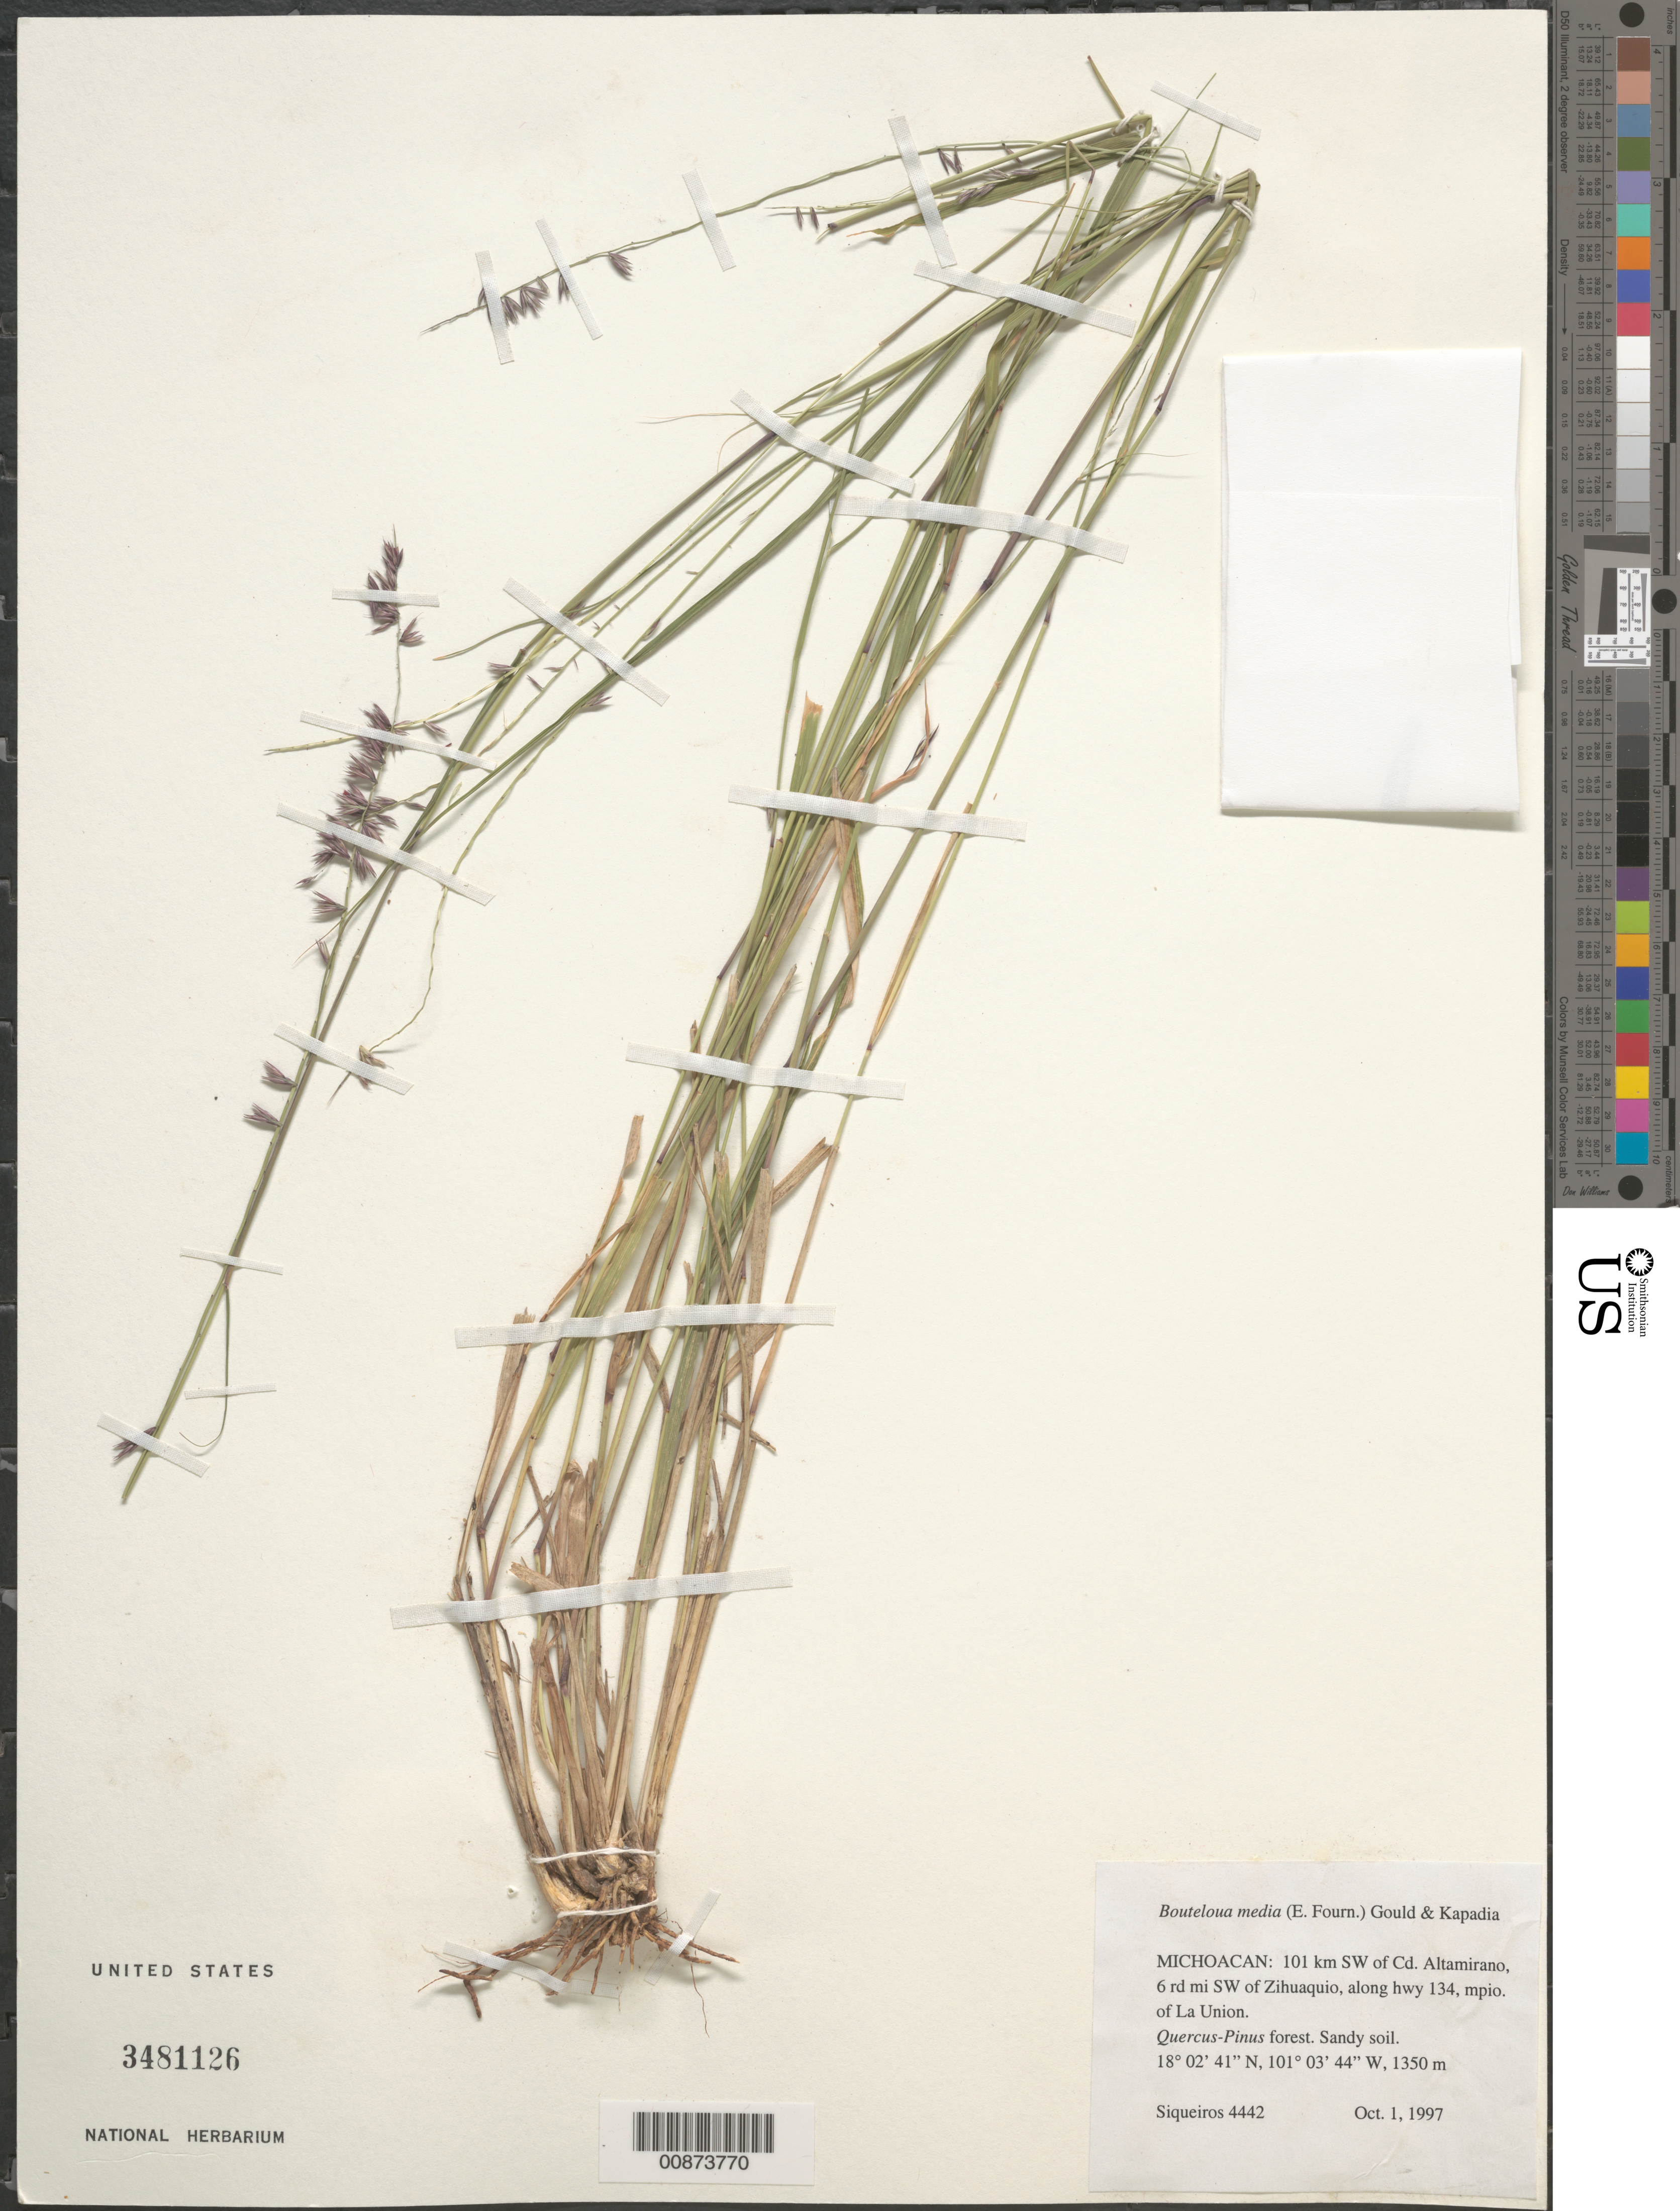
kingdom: Plantae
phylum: Tracheophyta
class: Liliopsida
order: Poales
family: Poaceae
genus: Bouteloua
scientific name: Bouteloua media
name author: (E. Fourn.) Gould & Kapadia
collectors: M. E. Siqueiros Delgado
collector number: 4442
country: Mexico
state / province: Michoacán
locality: SW of Cd. Altamirano, SW of Zihuaquio, La Union.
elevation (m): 4442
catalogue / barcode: US 3481126